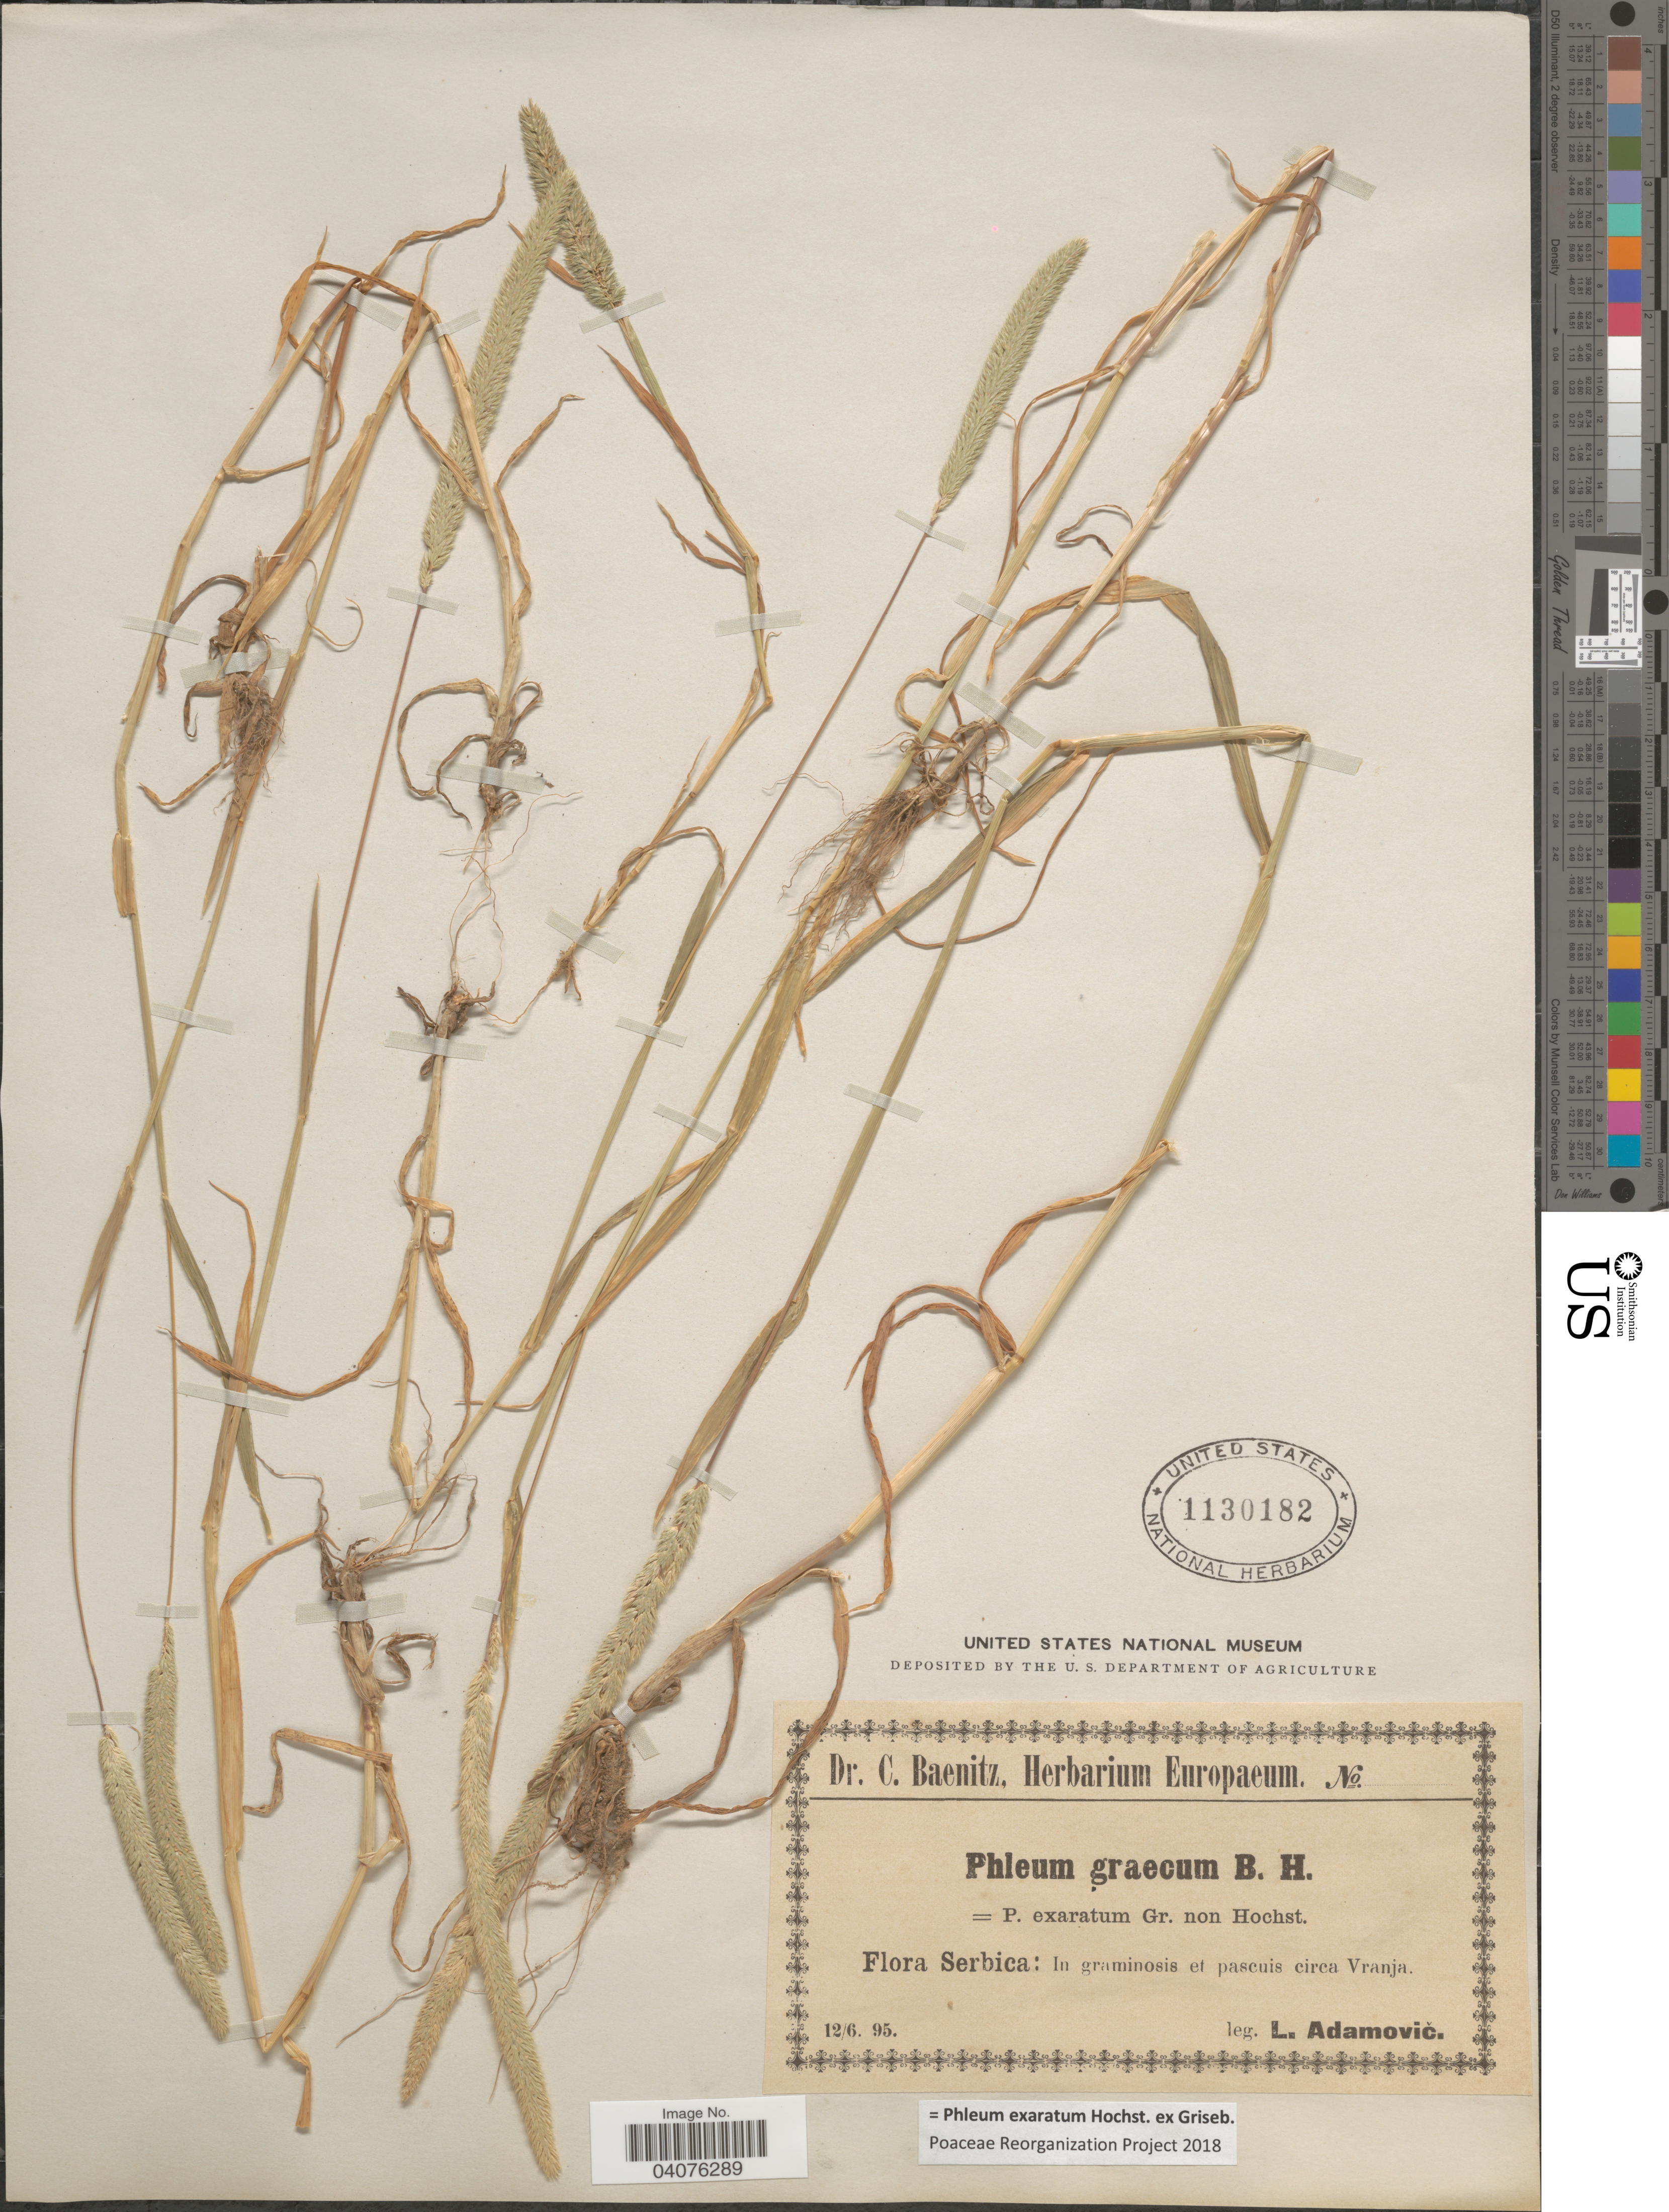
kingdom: Plantae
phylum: Tracheophyta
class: Liliopsida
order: Poales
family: Poaceae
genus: Phleum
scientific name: Phleum exaratum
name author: Hochst. ex Griseb.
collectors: L. Adamović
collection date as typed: Transcribed d/m/y: 12/6/95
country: Serbia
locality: Serbica: In graminosis et pascuis circa Vranja.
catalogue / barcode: US 1130182